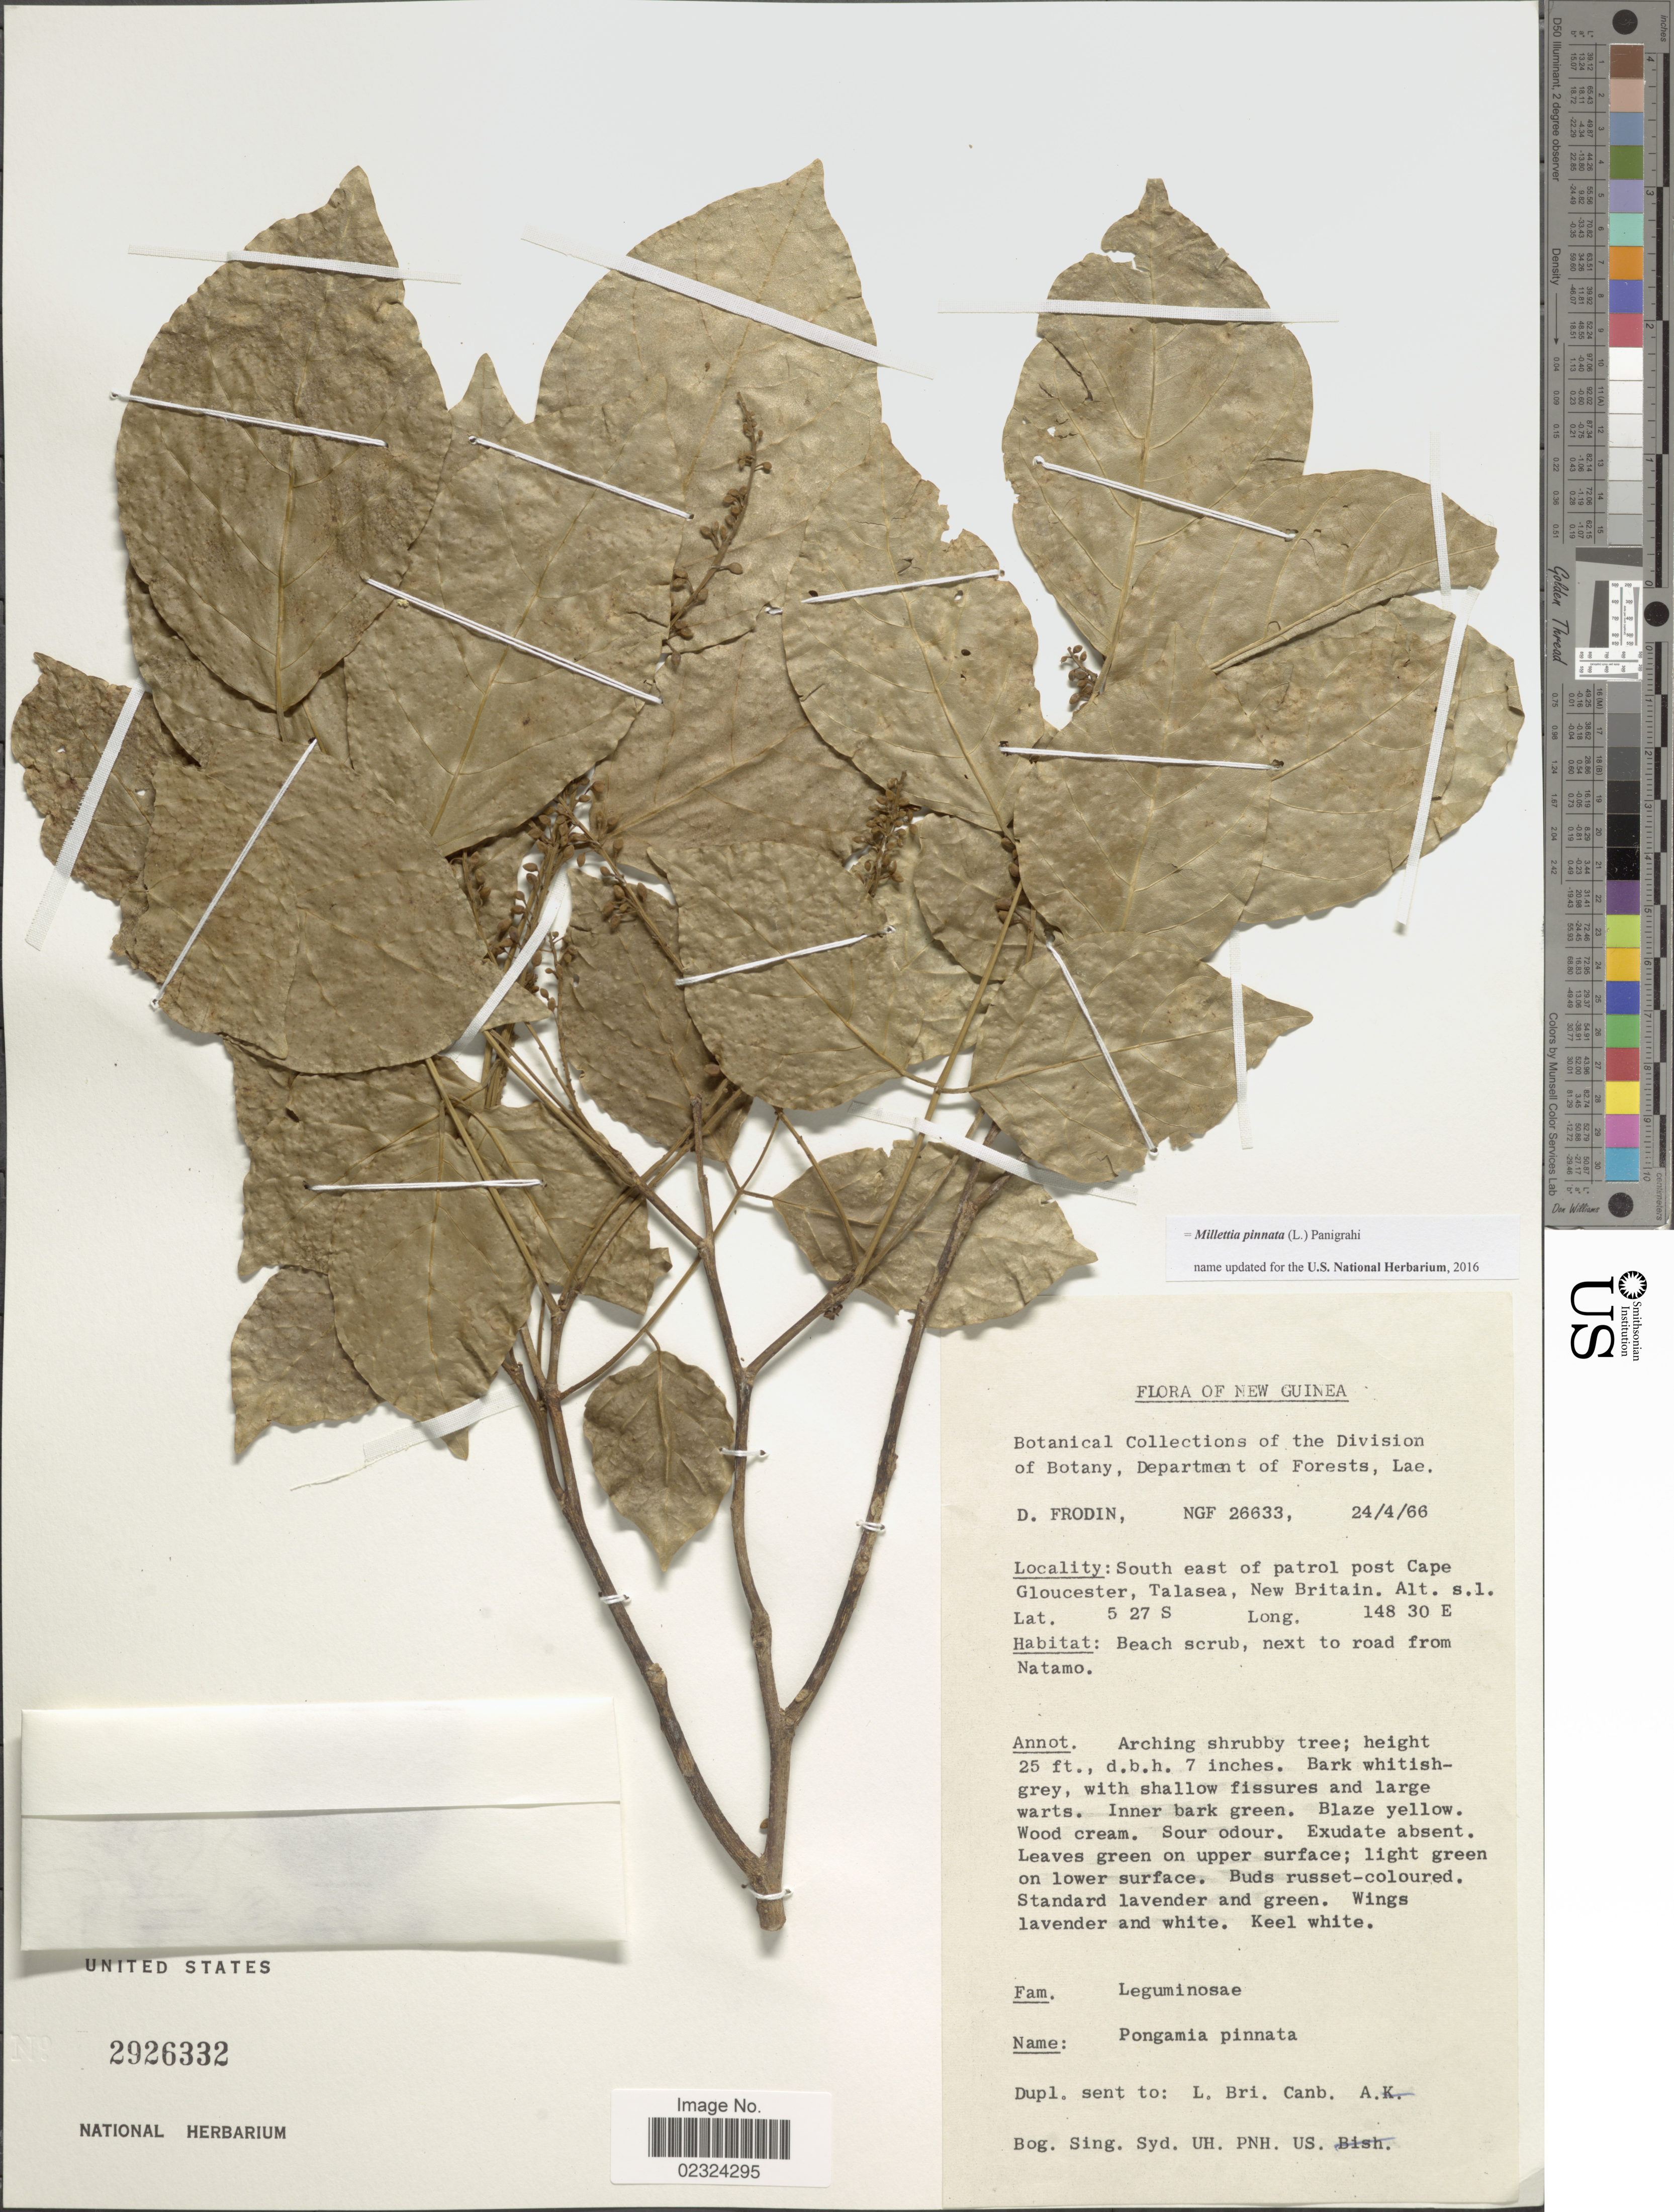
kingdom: Plantae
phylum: Tracheophyta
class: Magnoliopsida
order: Fabales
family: Fabaceae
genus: Millettia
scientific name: Millettia pinnata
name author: (L.) Panigrahi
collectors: D. G. Frodin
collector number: NGF26633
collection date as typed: Transcribed d/m/y: 24/4/66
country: Papua New Guinea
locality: South east of patrol post Cape Gloucester, Talasea, New Britain.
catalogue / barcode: US 2926332